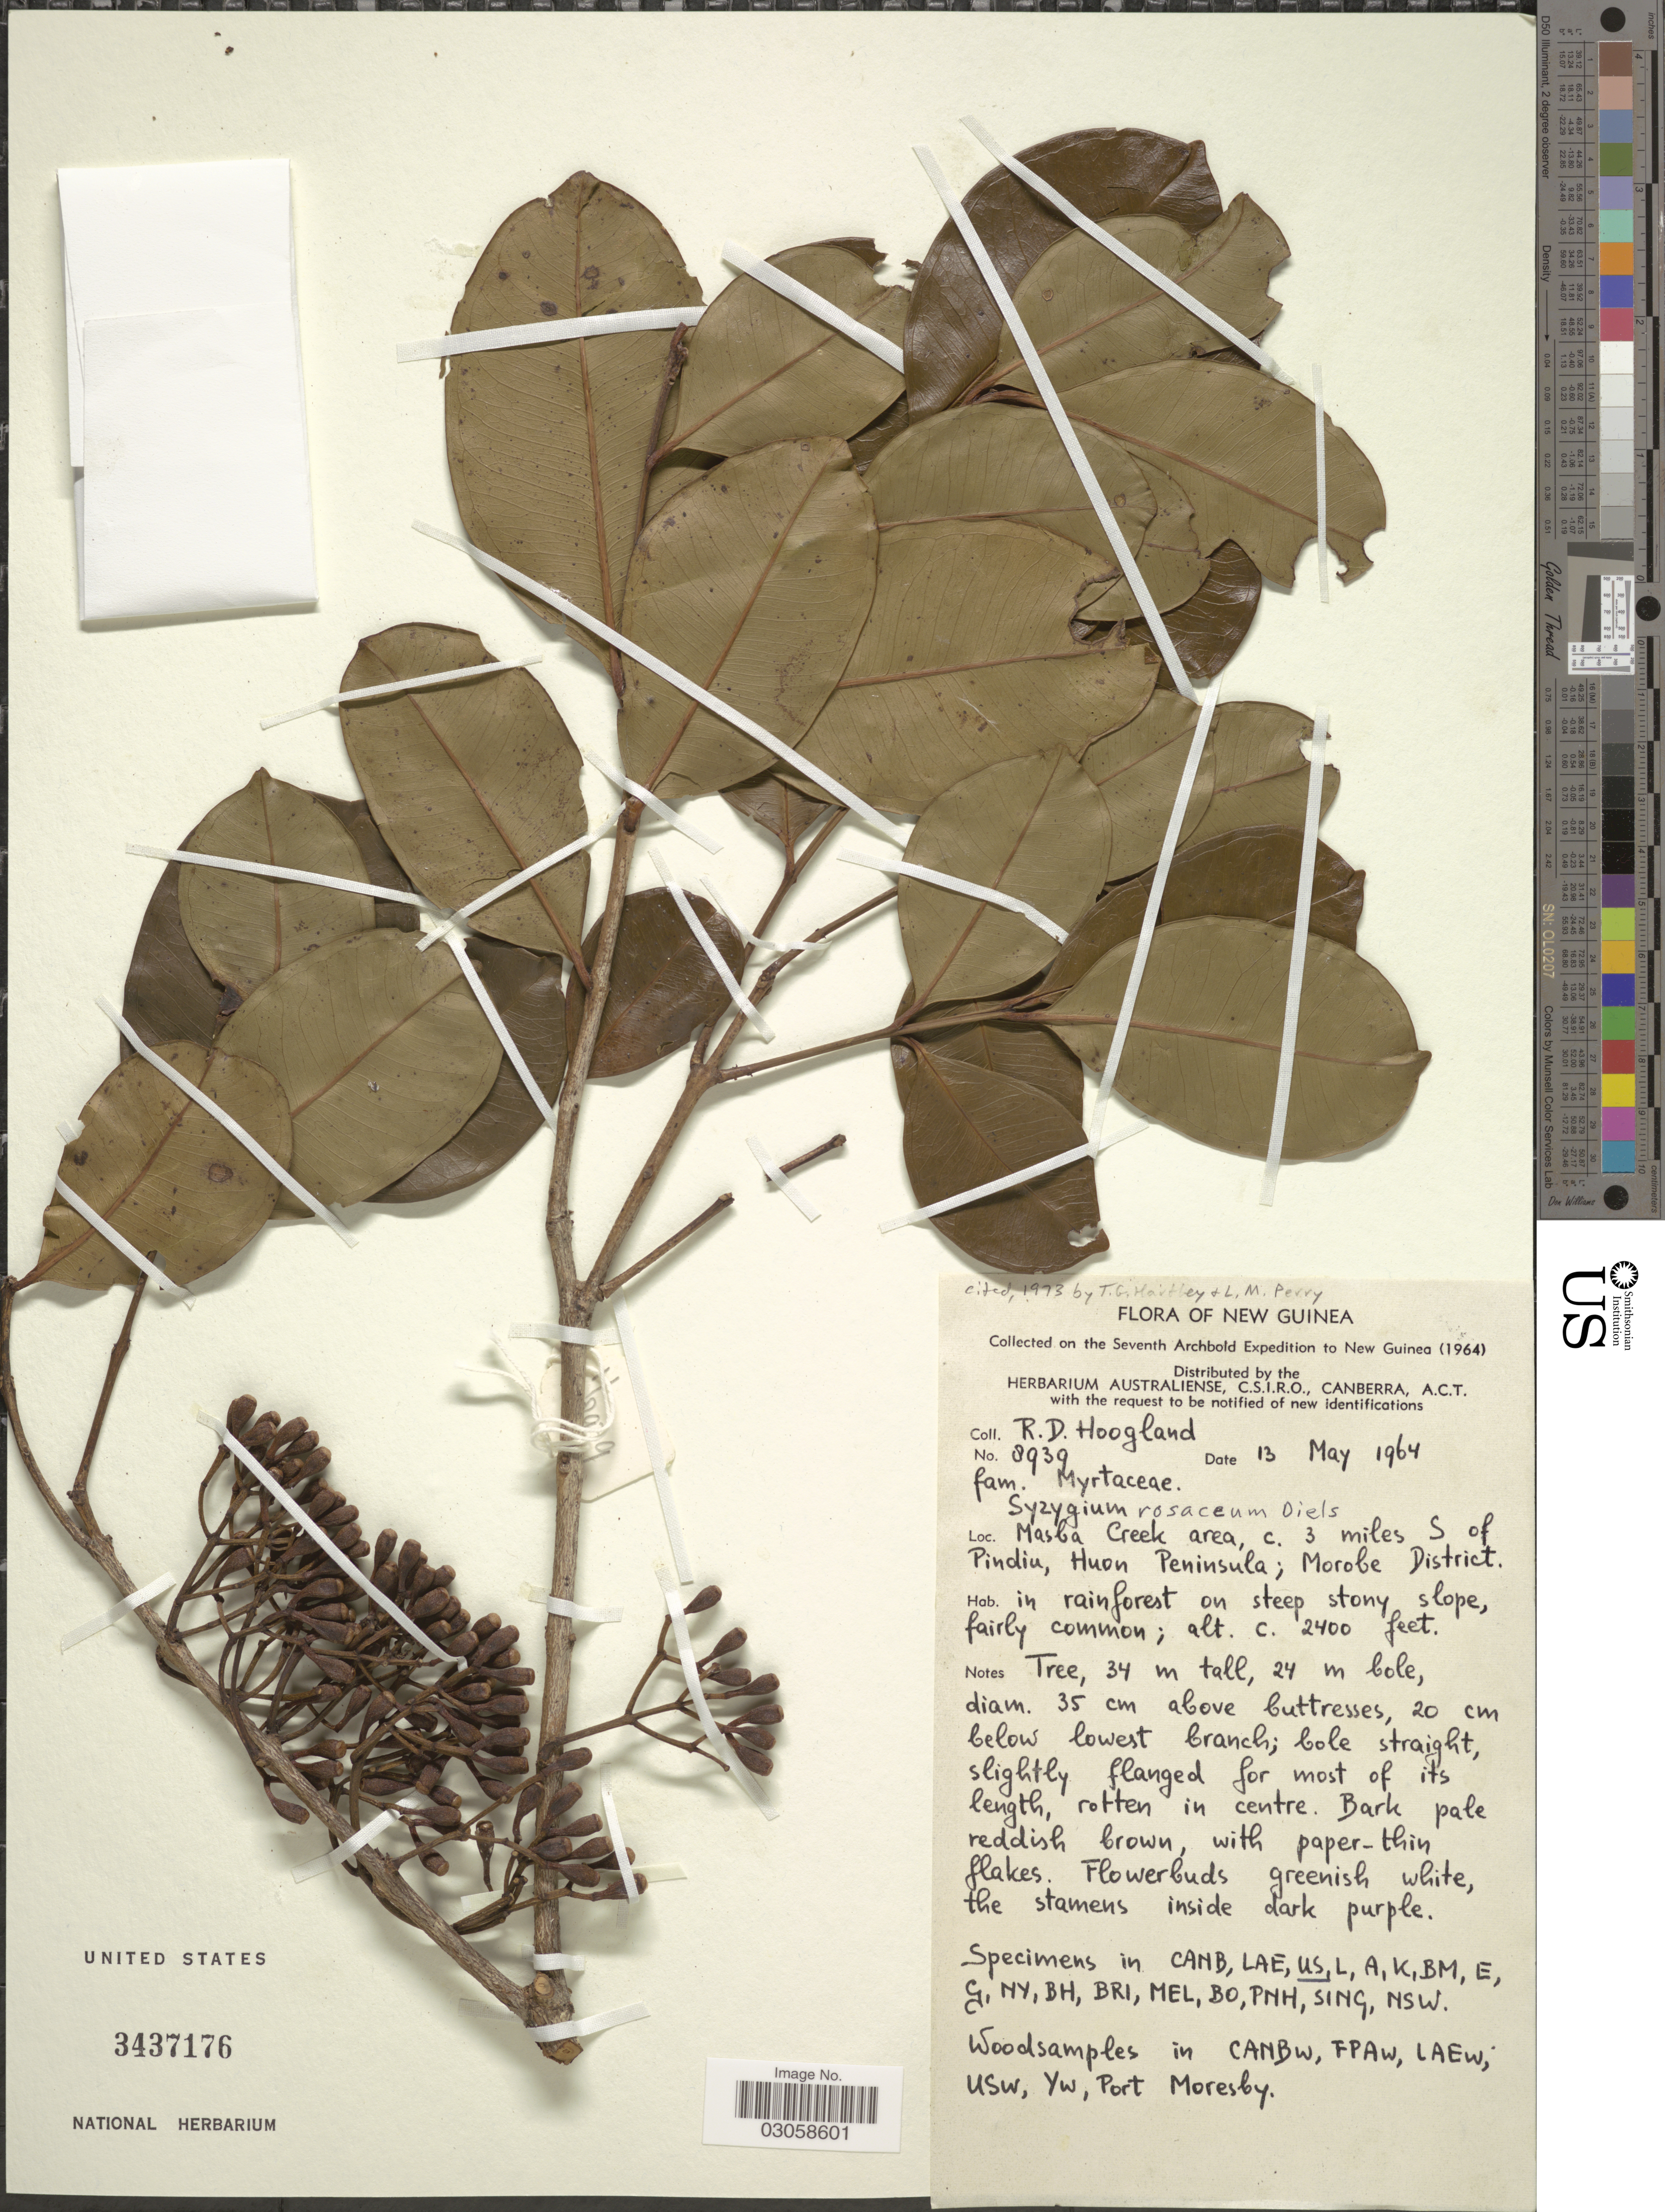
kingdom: Plantae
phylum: Tracheophyta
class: Magnoliopsida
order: Myrtales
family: Myrtaceae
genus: Syzygium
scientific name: Syzygium rosaceum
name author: Diels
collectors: R. D. Hoogland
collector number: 8939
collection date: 1964-05-13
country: Papua New Guinea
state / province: Morobe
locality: New Guinea. Masba Creek area, c. 3 miles S of Pindiu, Huon Peninsula; Morobe District.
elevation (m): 732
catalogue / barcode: US 3437176